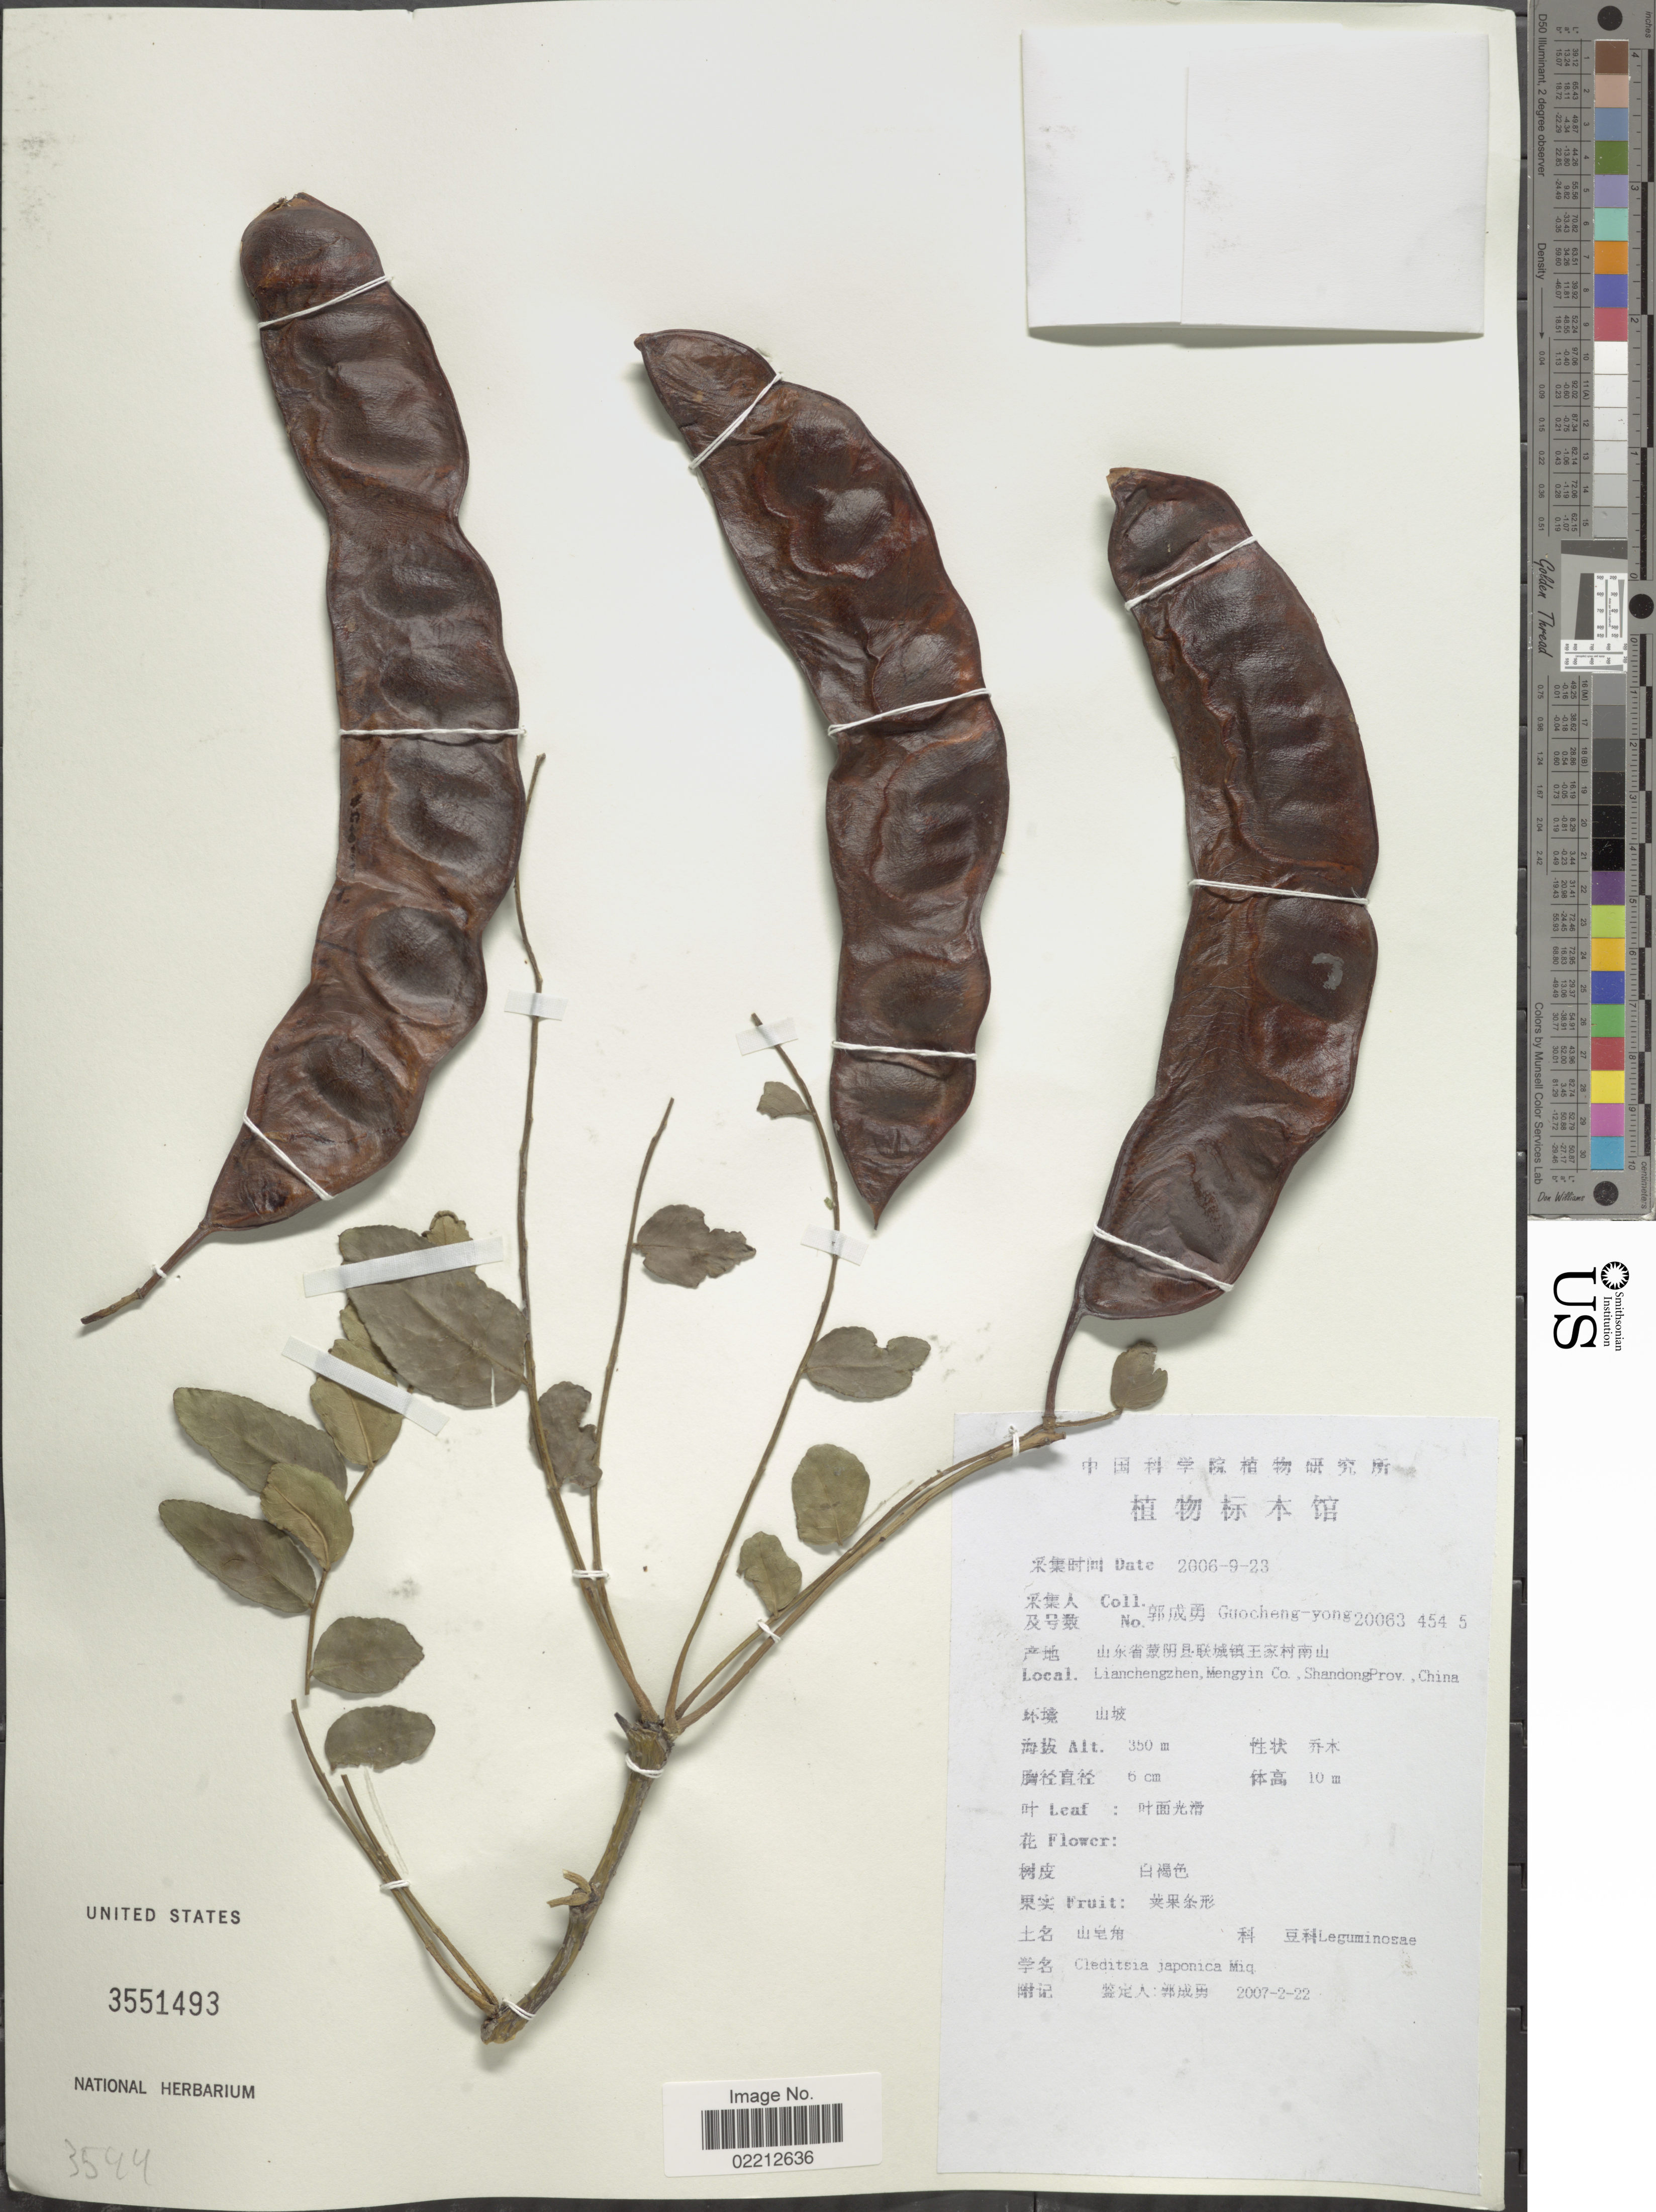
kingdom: Plantae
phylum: Tracheophyta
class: Magnoliopsida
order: Fabales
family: Fabaceae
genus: Gleditsia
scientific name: Gleditsia japonica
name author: Miq.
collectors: Guo cheng-yong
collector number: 200634545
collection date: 2007-02-22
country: China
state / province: Shandong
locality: Lianchengzhen, Mengyin Co.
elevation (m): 350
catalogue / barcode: US 3551493